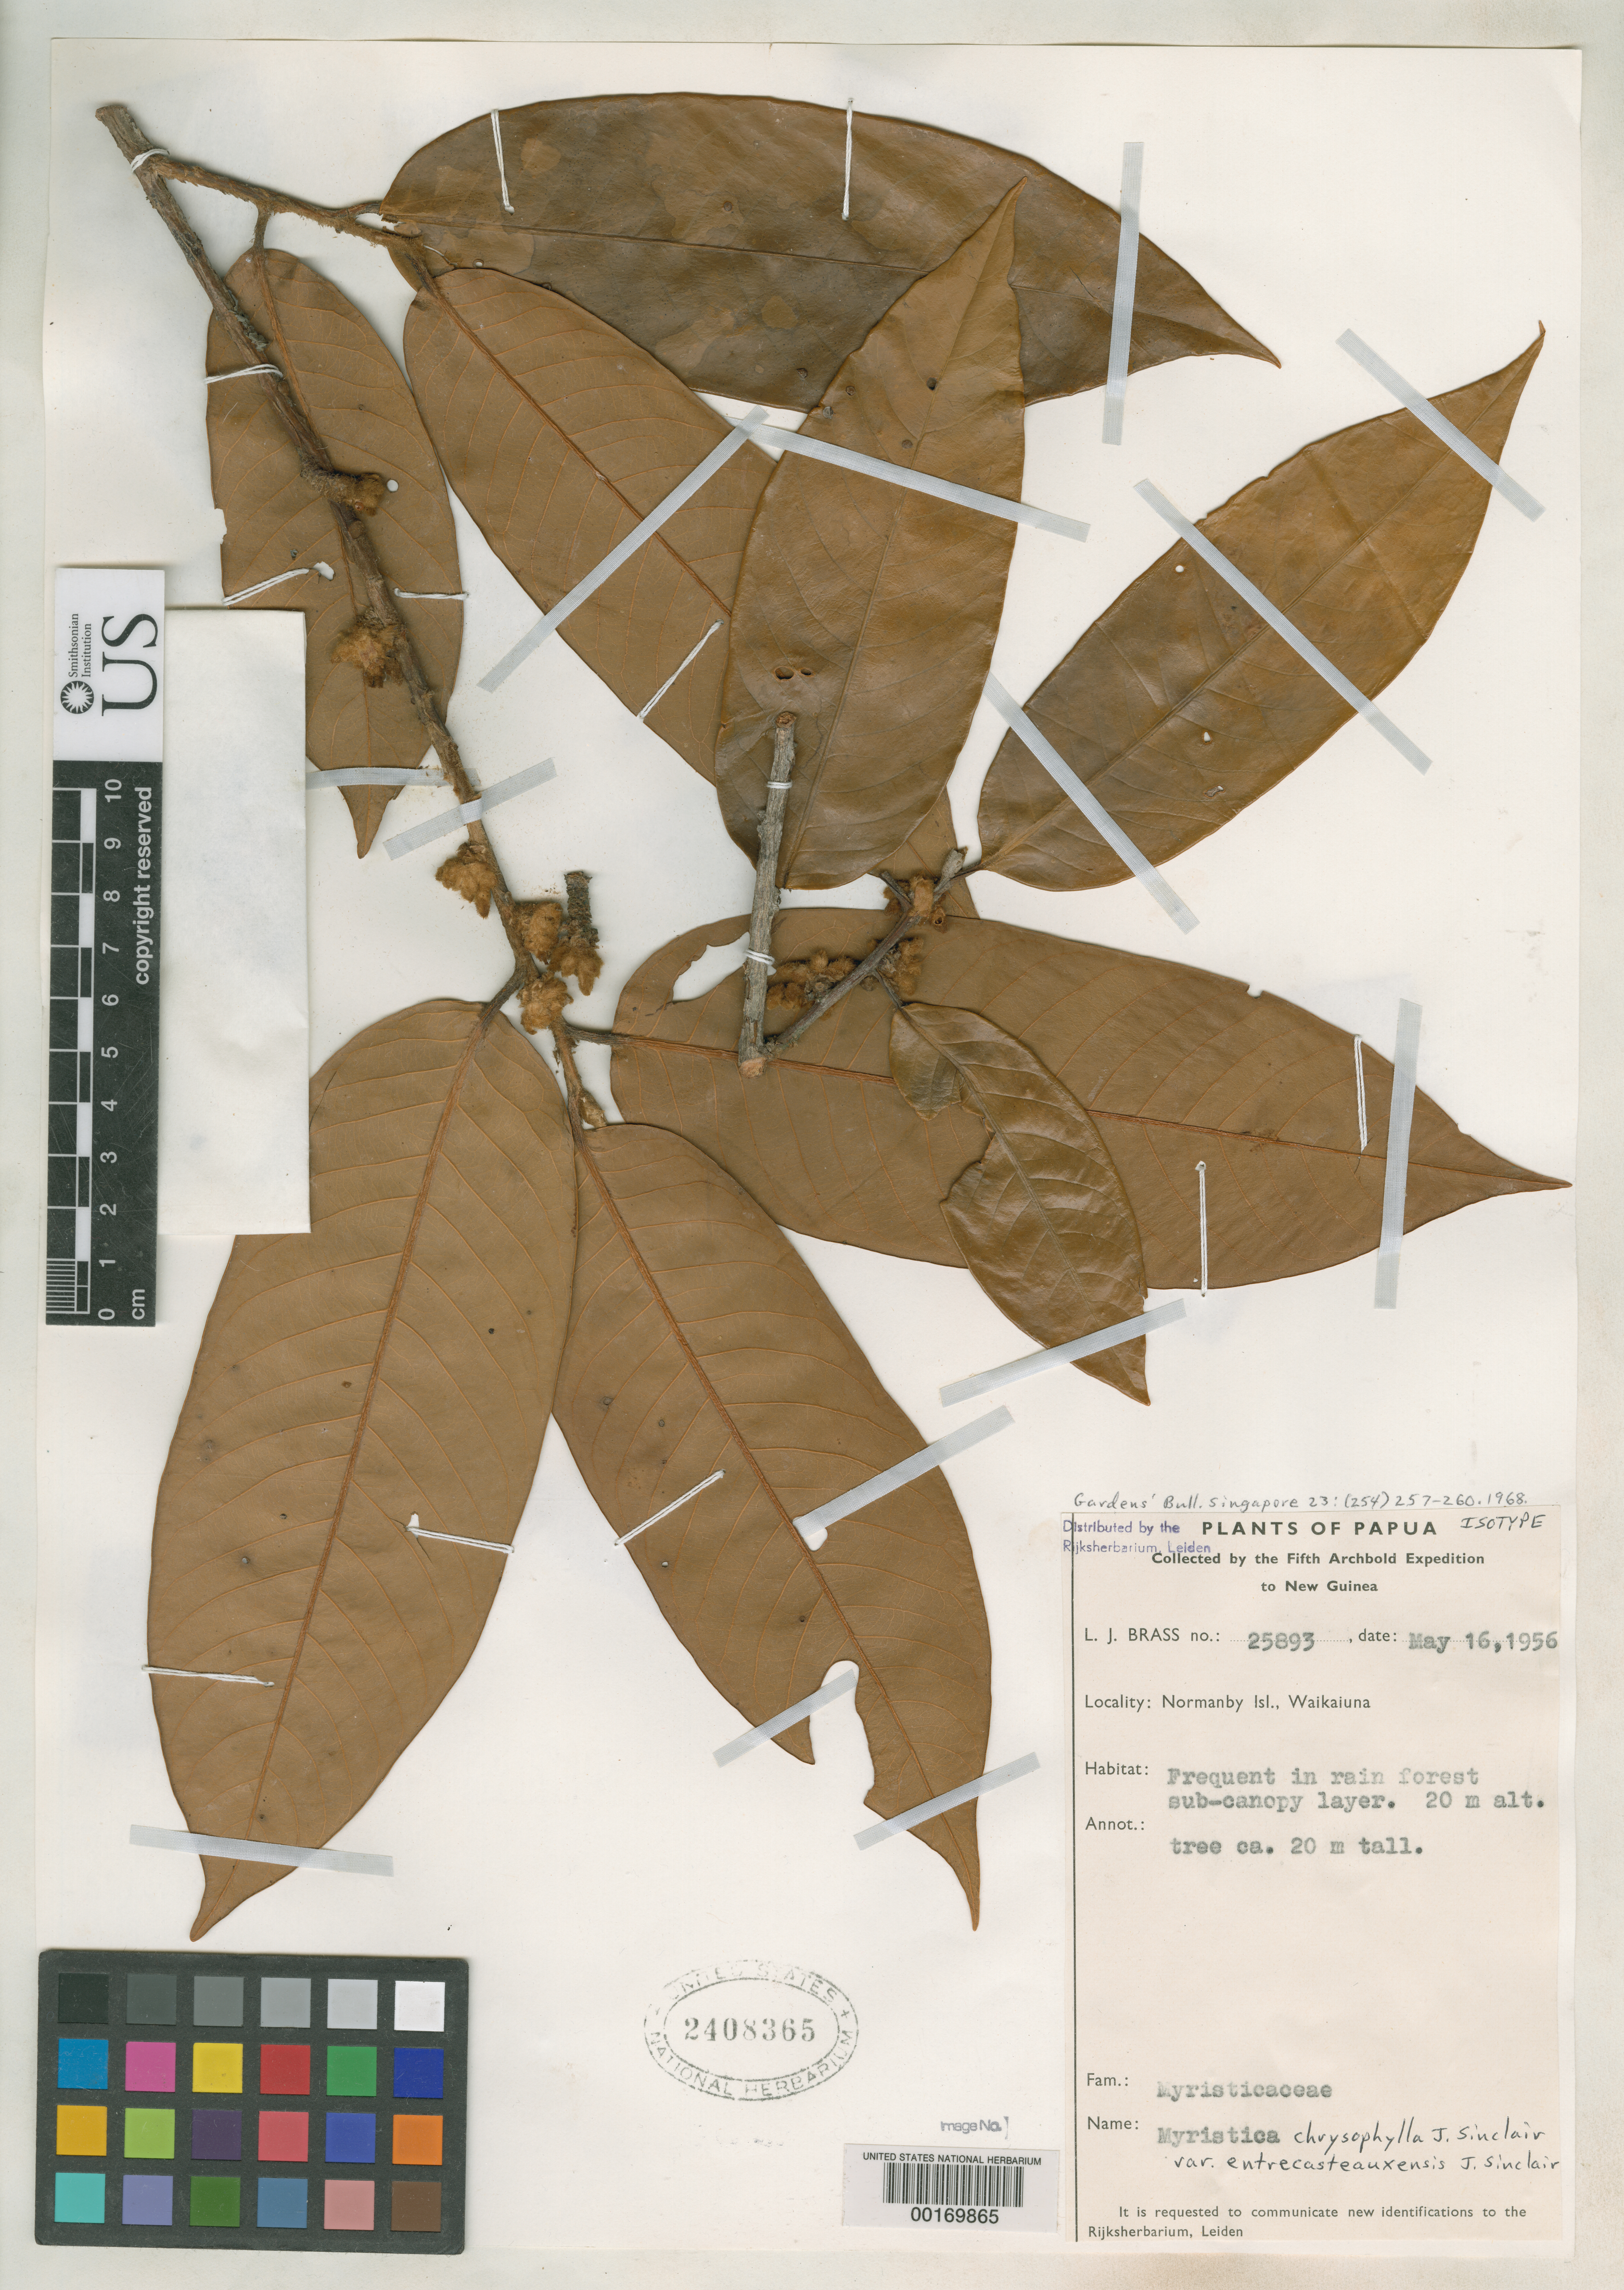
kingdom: Plantae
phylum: Tracheophyta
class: Magnoliopsida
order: Magnoliales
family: Myristicaceae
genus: Myristica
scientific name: Myristica chrysophylla var. entrecasteauxensis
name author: J. Sinclair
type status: Isotype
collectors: L. J. Brass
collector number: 25893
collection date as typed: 16 May 1956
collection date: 1956-05-16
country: Papua New Guinea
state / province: Milne Bay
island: Normanby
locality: Waikaiuna.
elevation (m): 20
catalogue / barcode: US 2408365